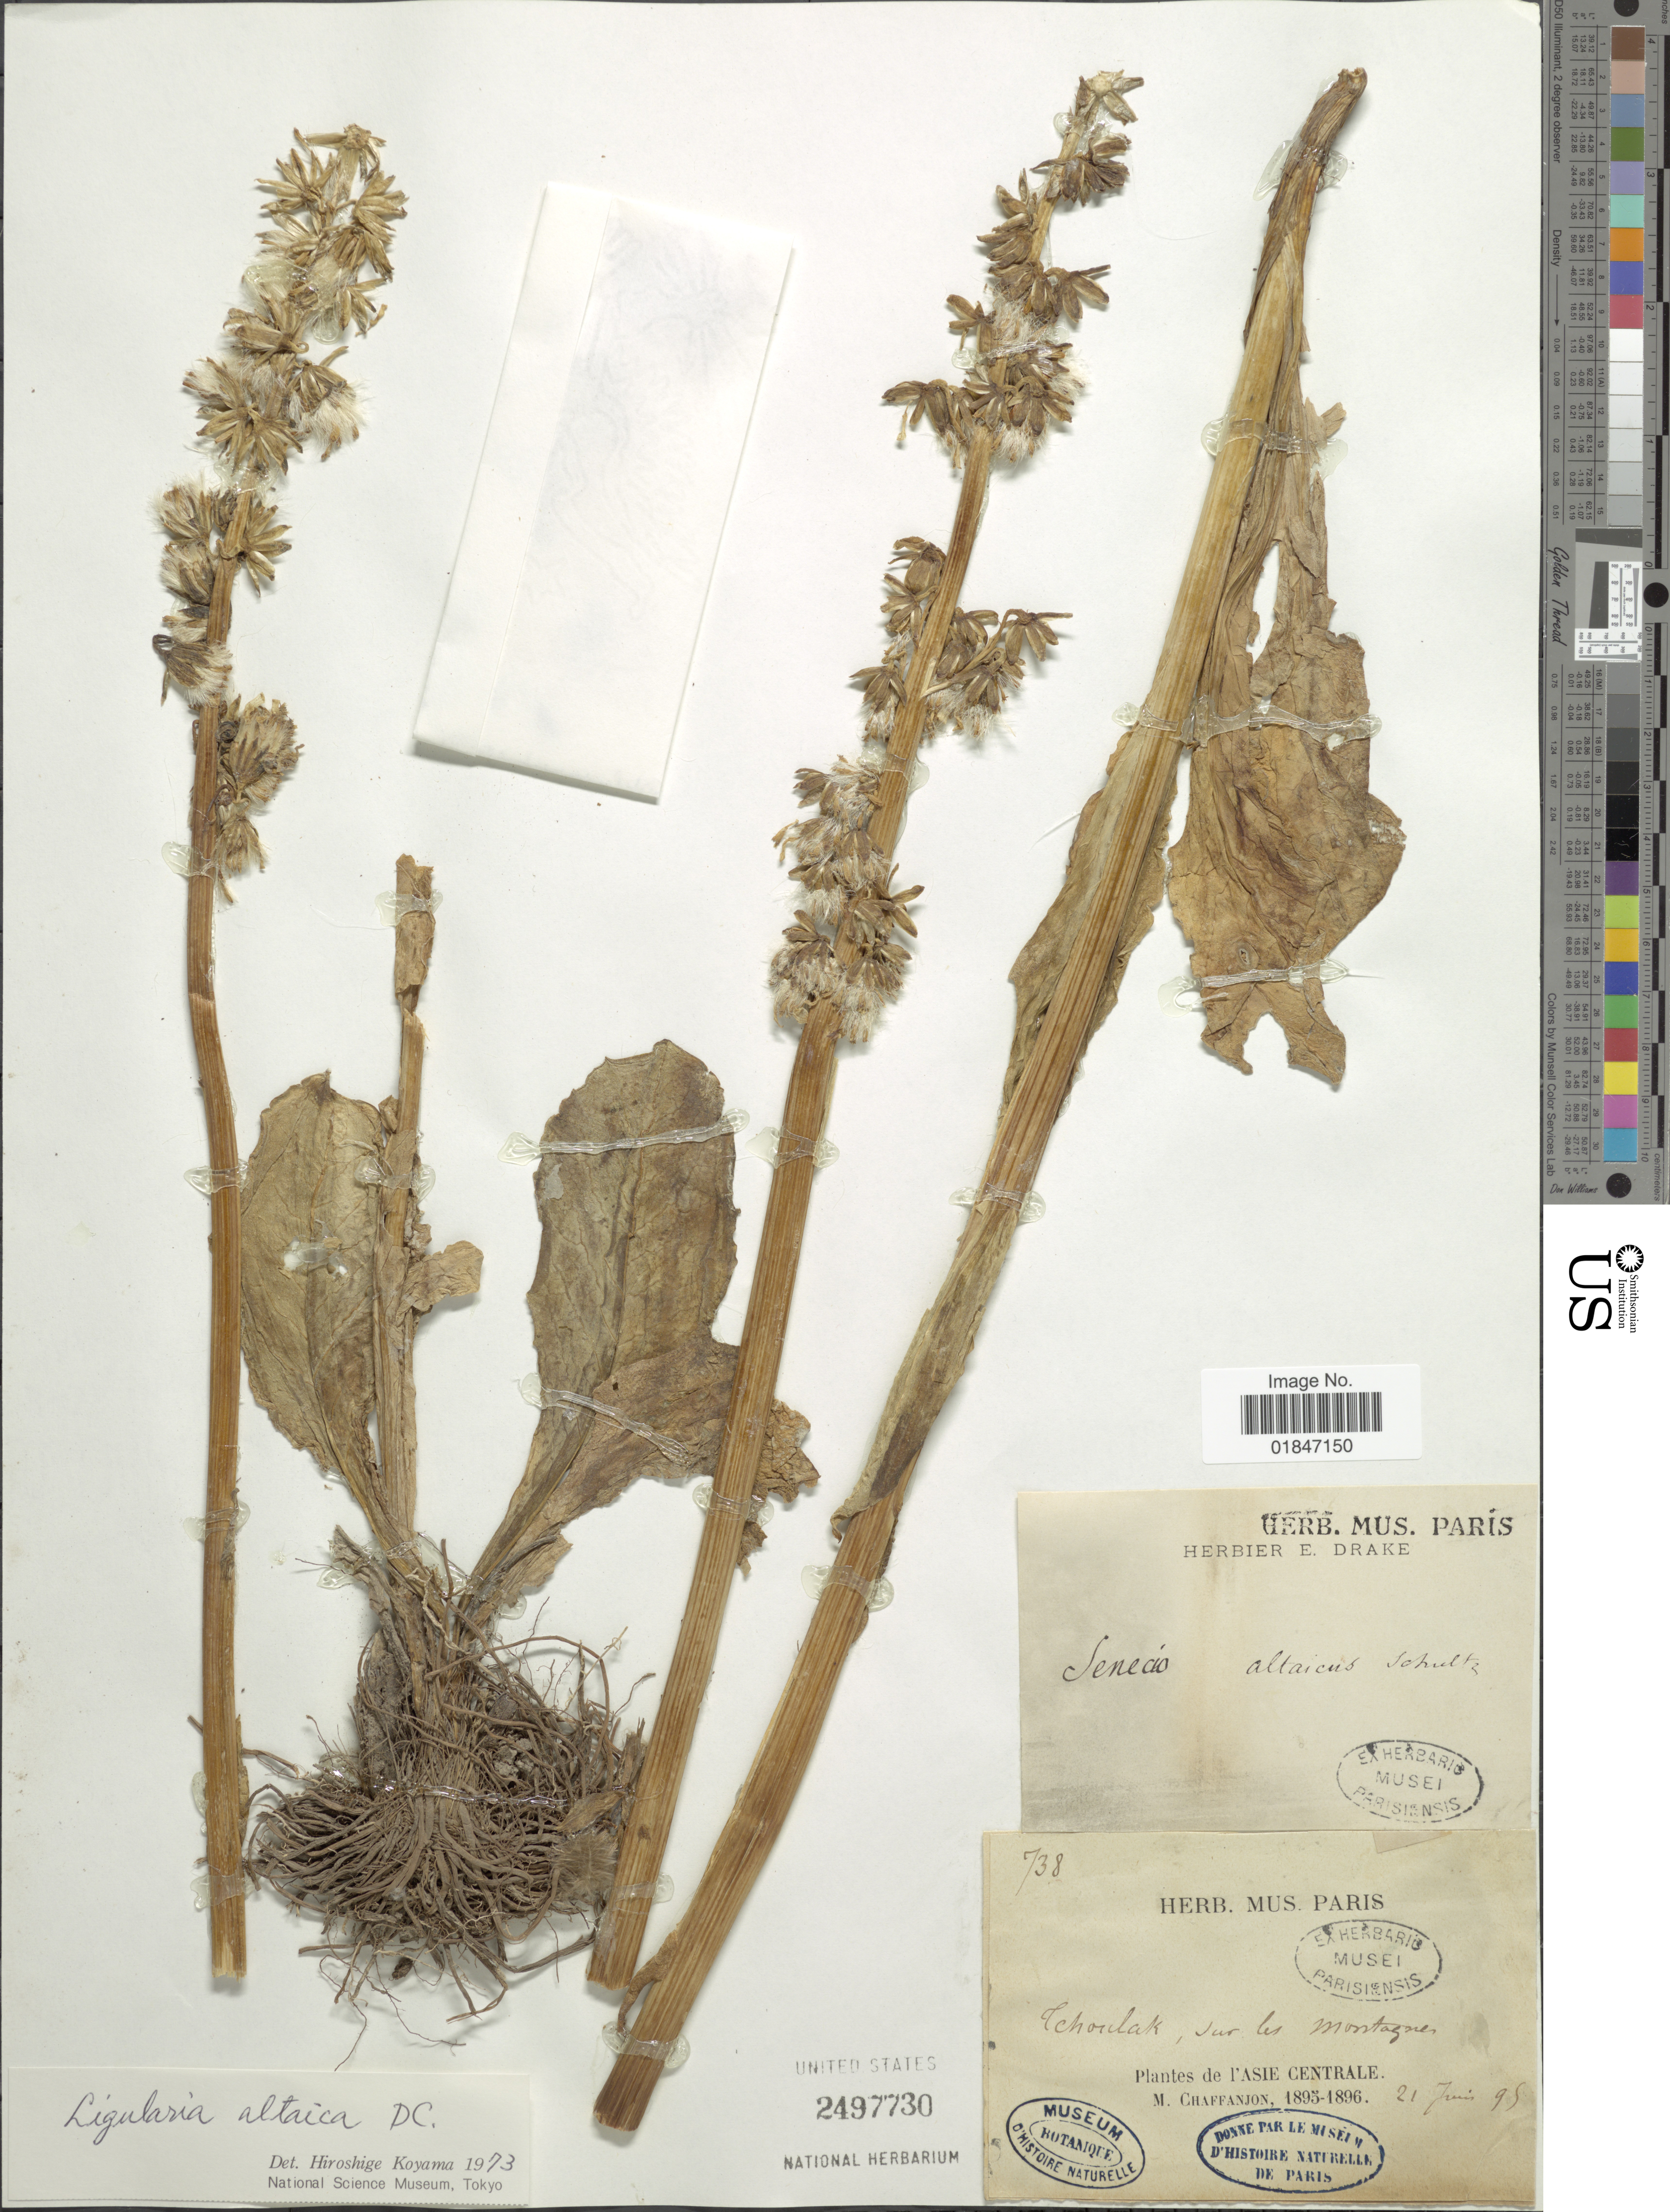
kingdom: Plantae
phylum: Tracheophyta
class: Magnoliopsida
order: Asterales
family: Asteraceae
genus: Ligularia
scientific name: Ligularia altaica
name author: DC.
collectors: M. Chaffanjon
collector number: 738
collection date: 1895-06-21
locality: Plantes de l'Asie Centrale.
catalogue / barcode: US 2497730